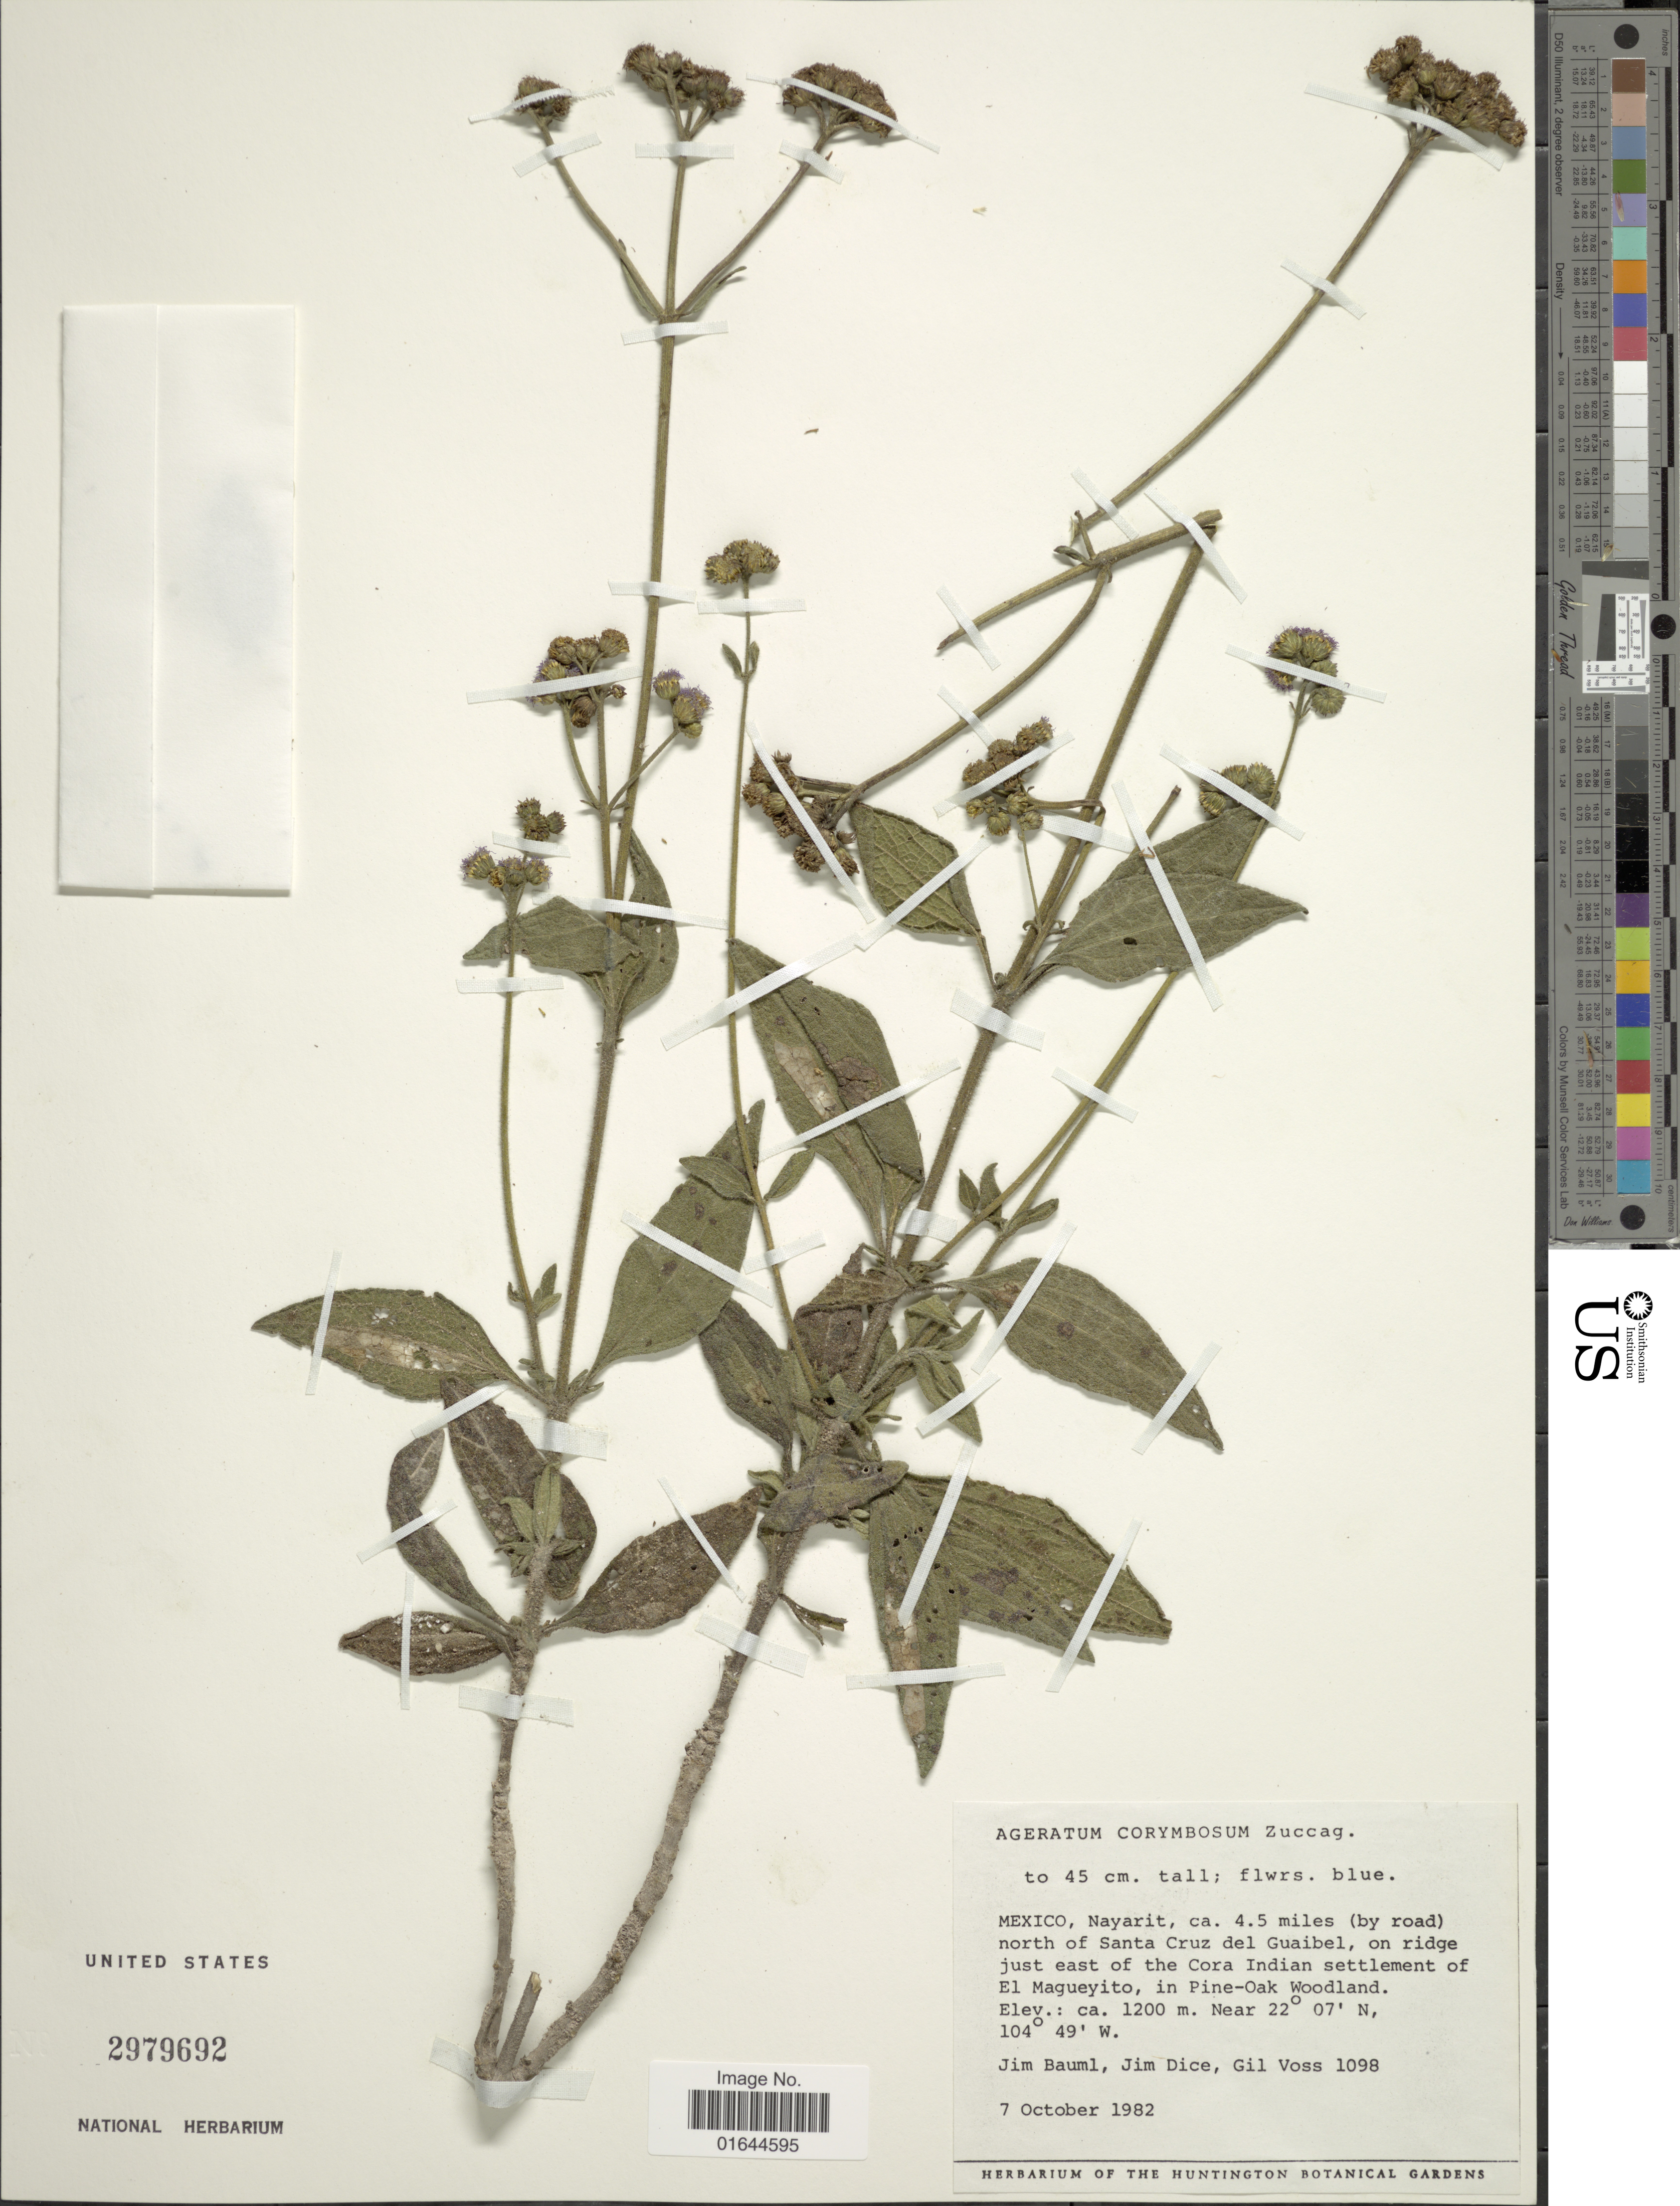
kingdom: Plantae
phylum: Tracheophyta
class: Magnoliopsida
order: Asterales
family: Asteraceae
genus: Ageratum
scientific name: Ageratum corymbosum f. corymbosum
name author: Zuccagni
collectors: J. Bauml, J. Dice & G. Voss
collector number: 1098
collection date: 1982-10-07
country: Mexico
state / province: Nayarit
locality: Mexico, Nayarit,ca.4.5 miles (by road) north of Santa Cruz del Guaibel, on ridge just east of the Cora Indian settlement of El Magueyito, in Pine-Oak Woodland.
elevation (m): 1200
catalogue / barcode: US 2979692